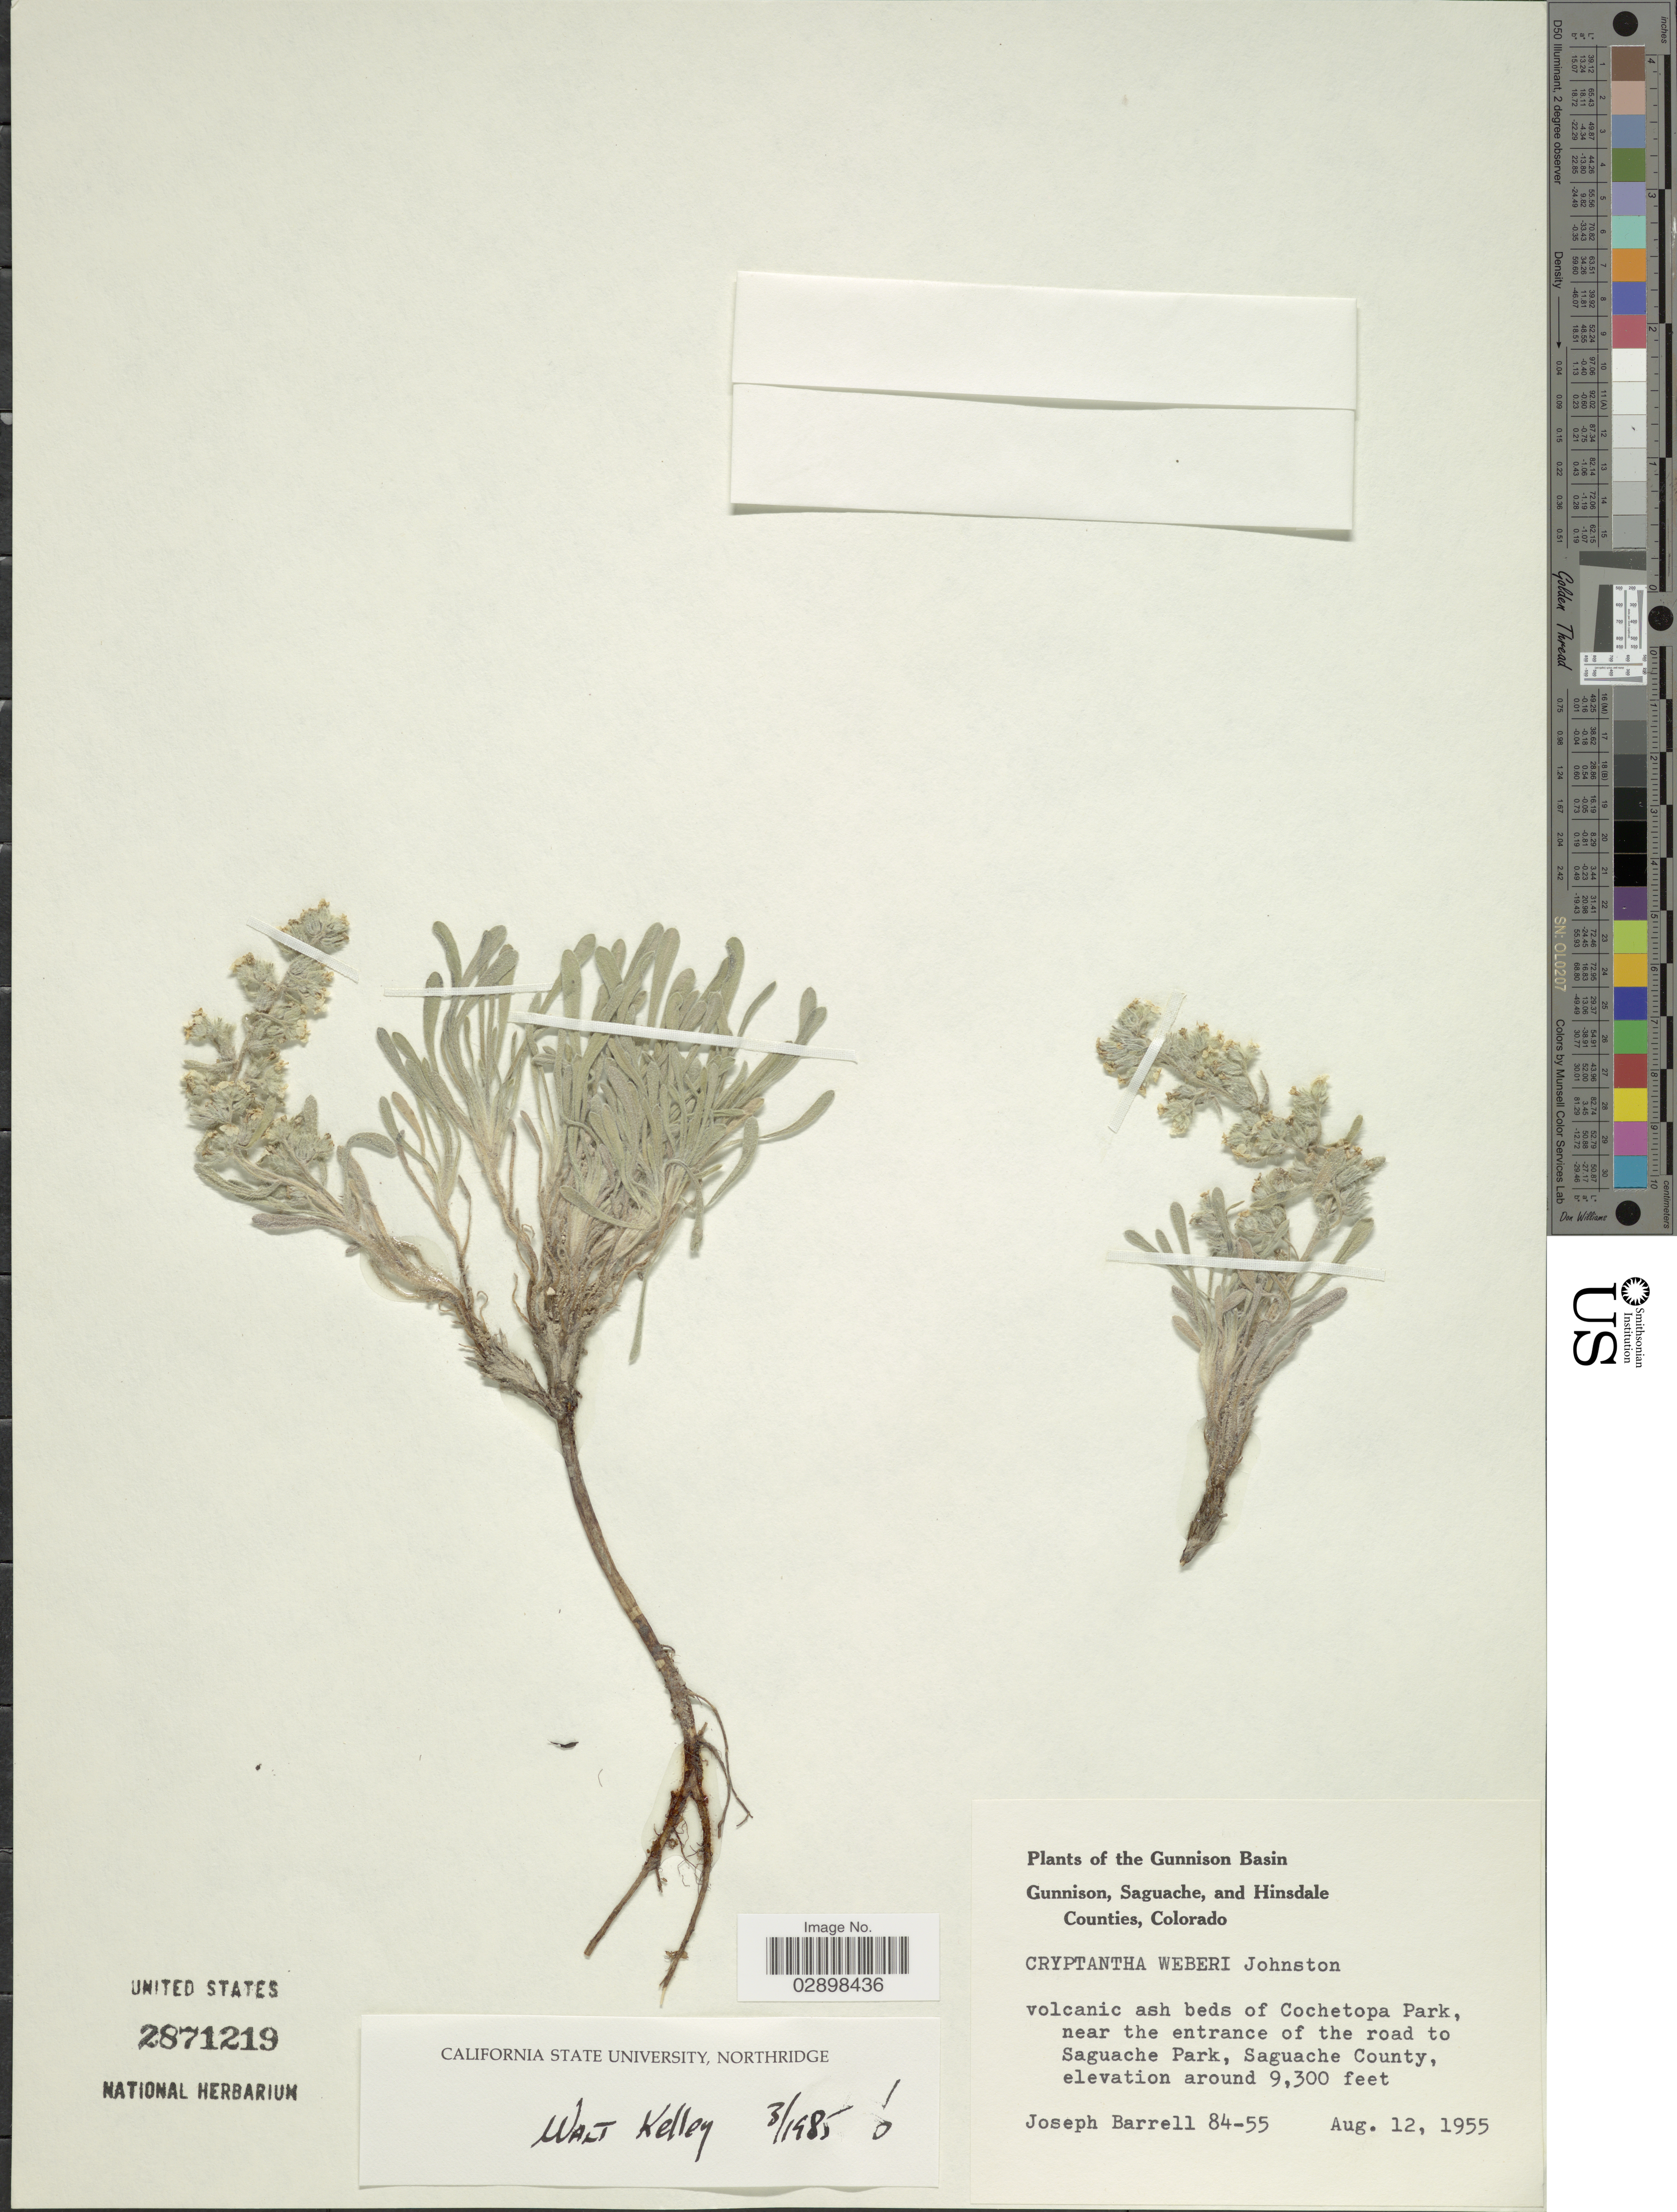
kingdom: Plantae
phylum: Tracheophyta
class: Magnoliopsida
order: Boraginales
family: Boraginaceae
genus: Cryptantha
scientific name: Cryptantha weberi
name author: I.M. Johnst.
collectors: J. Barrell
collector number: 84-55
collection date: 1955-08-12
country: United States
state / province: Colorado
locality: The Gunnison Basin, Gunnison, Saguache, and Hinsdale Counties, Volcanic ash beds of Cochetopa Park, near the entrance of the road to Saguache Park, Saguache County.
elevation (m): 2835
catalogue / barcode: US 2871219